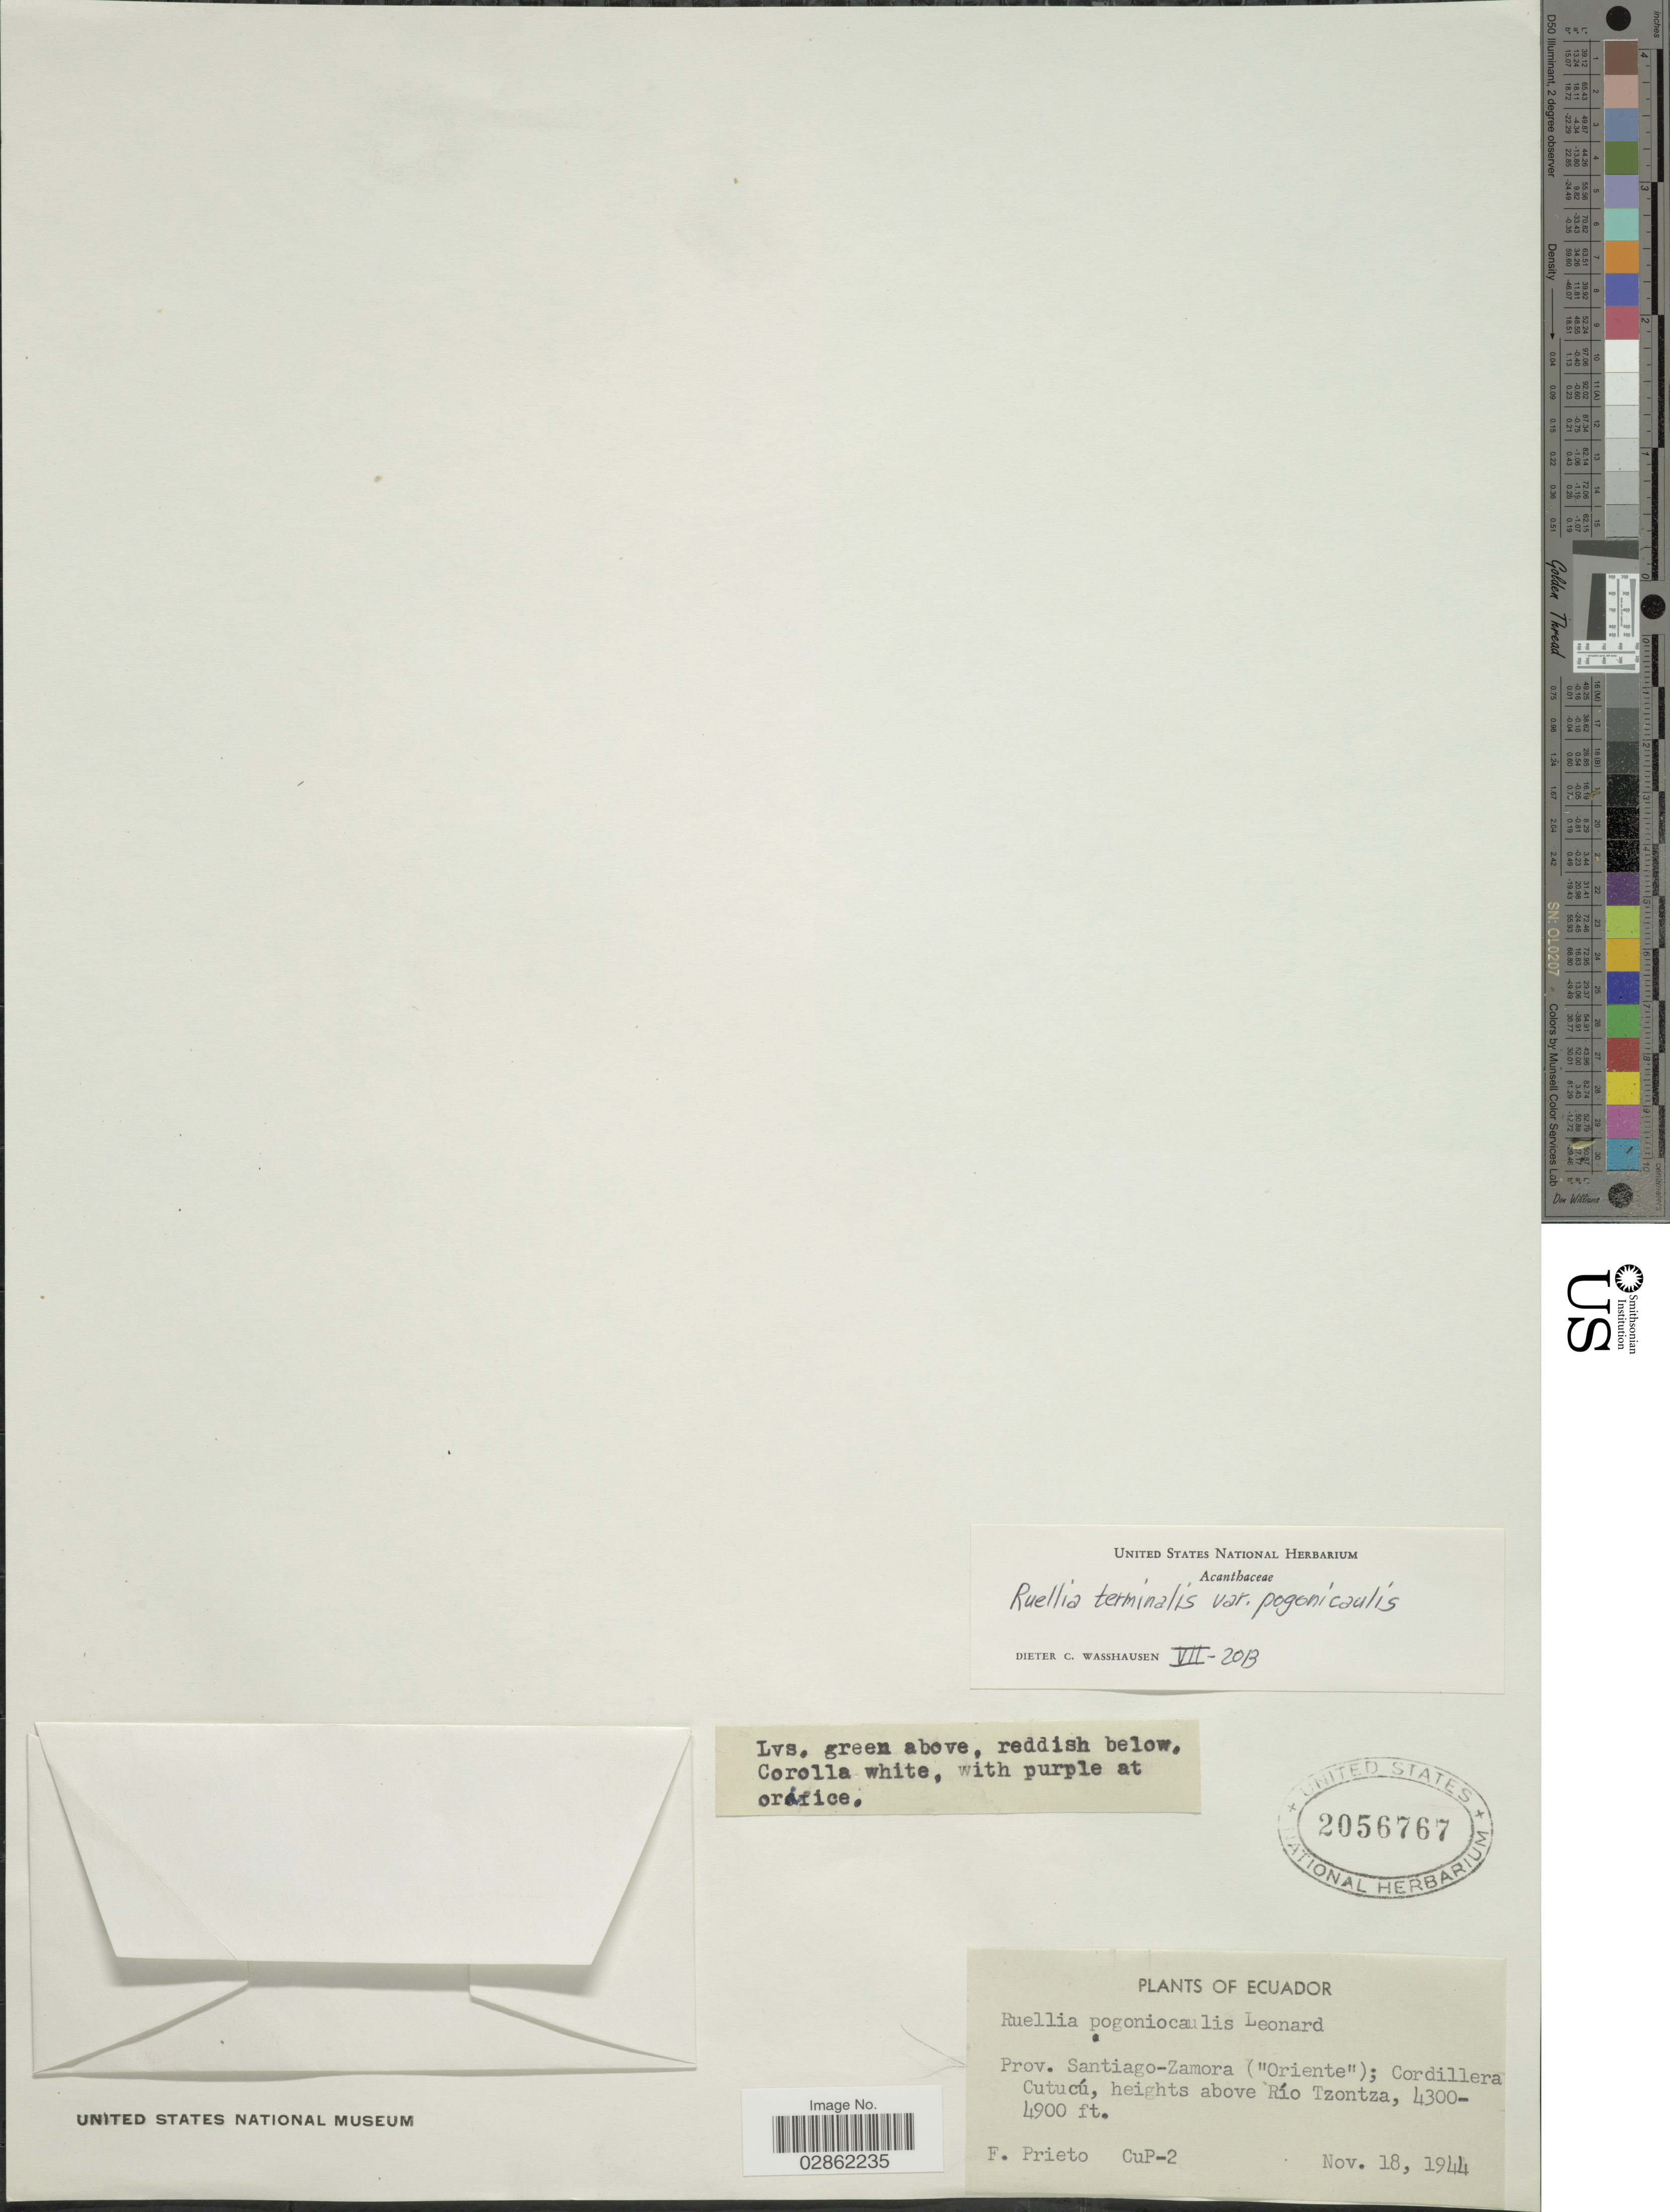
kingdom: Plantae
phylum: Tracheophyta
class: Magnoliopsida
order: Lamiales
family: Acanthaceae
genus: Ruellia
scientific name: Ruellia terminalis var. pogoniocaulis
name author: Wassh.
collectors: F. Prieto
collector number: CuP-2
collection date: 1944-11-18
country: Ecuador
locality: Prov. Santiago-Zamora ("Oriente"), Cordillera Cutucú, heights above Río Tzontza.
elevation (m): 1311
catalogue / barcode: US 2056767